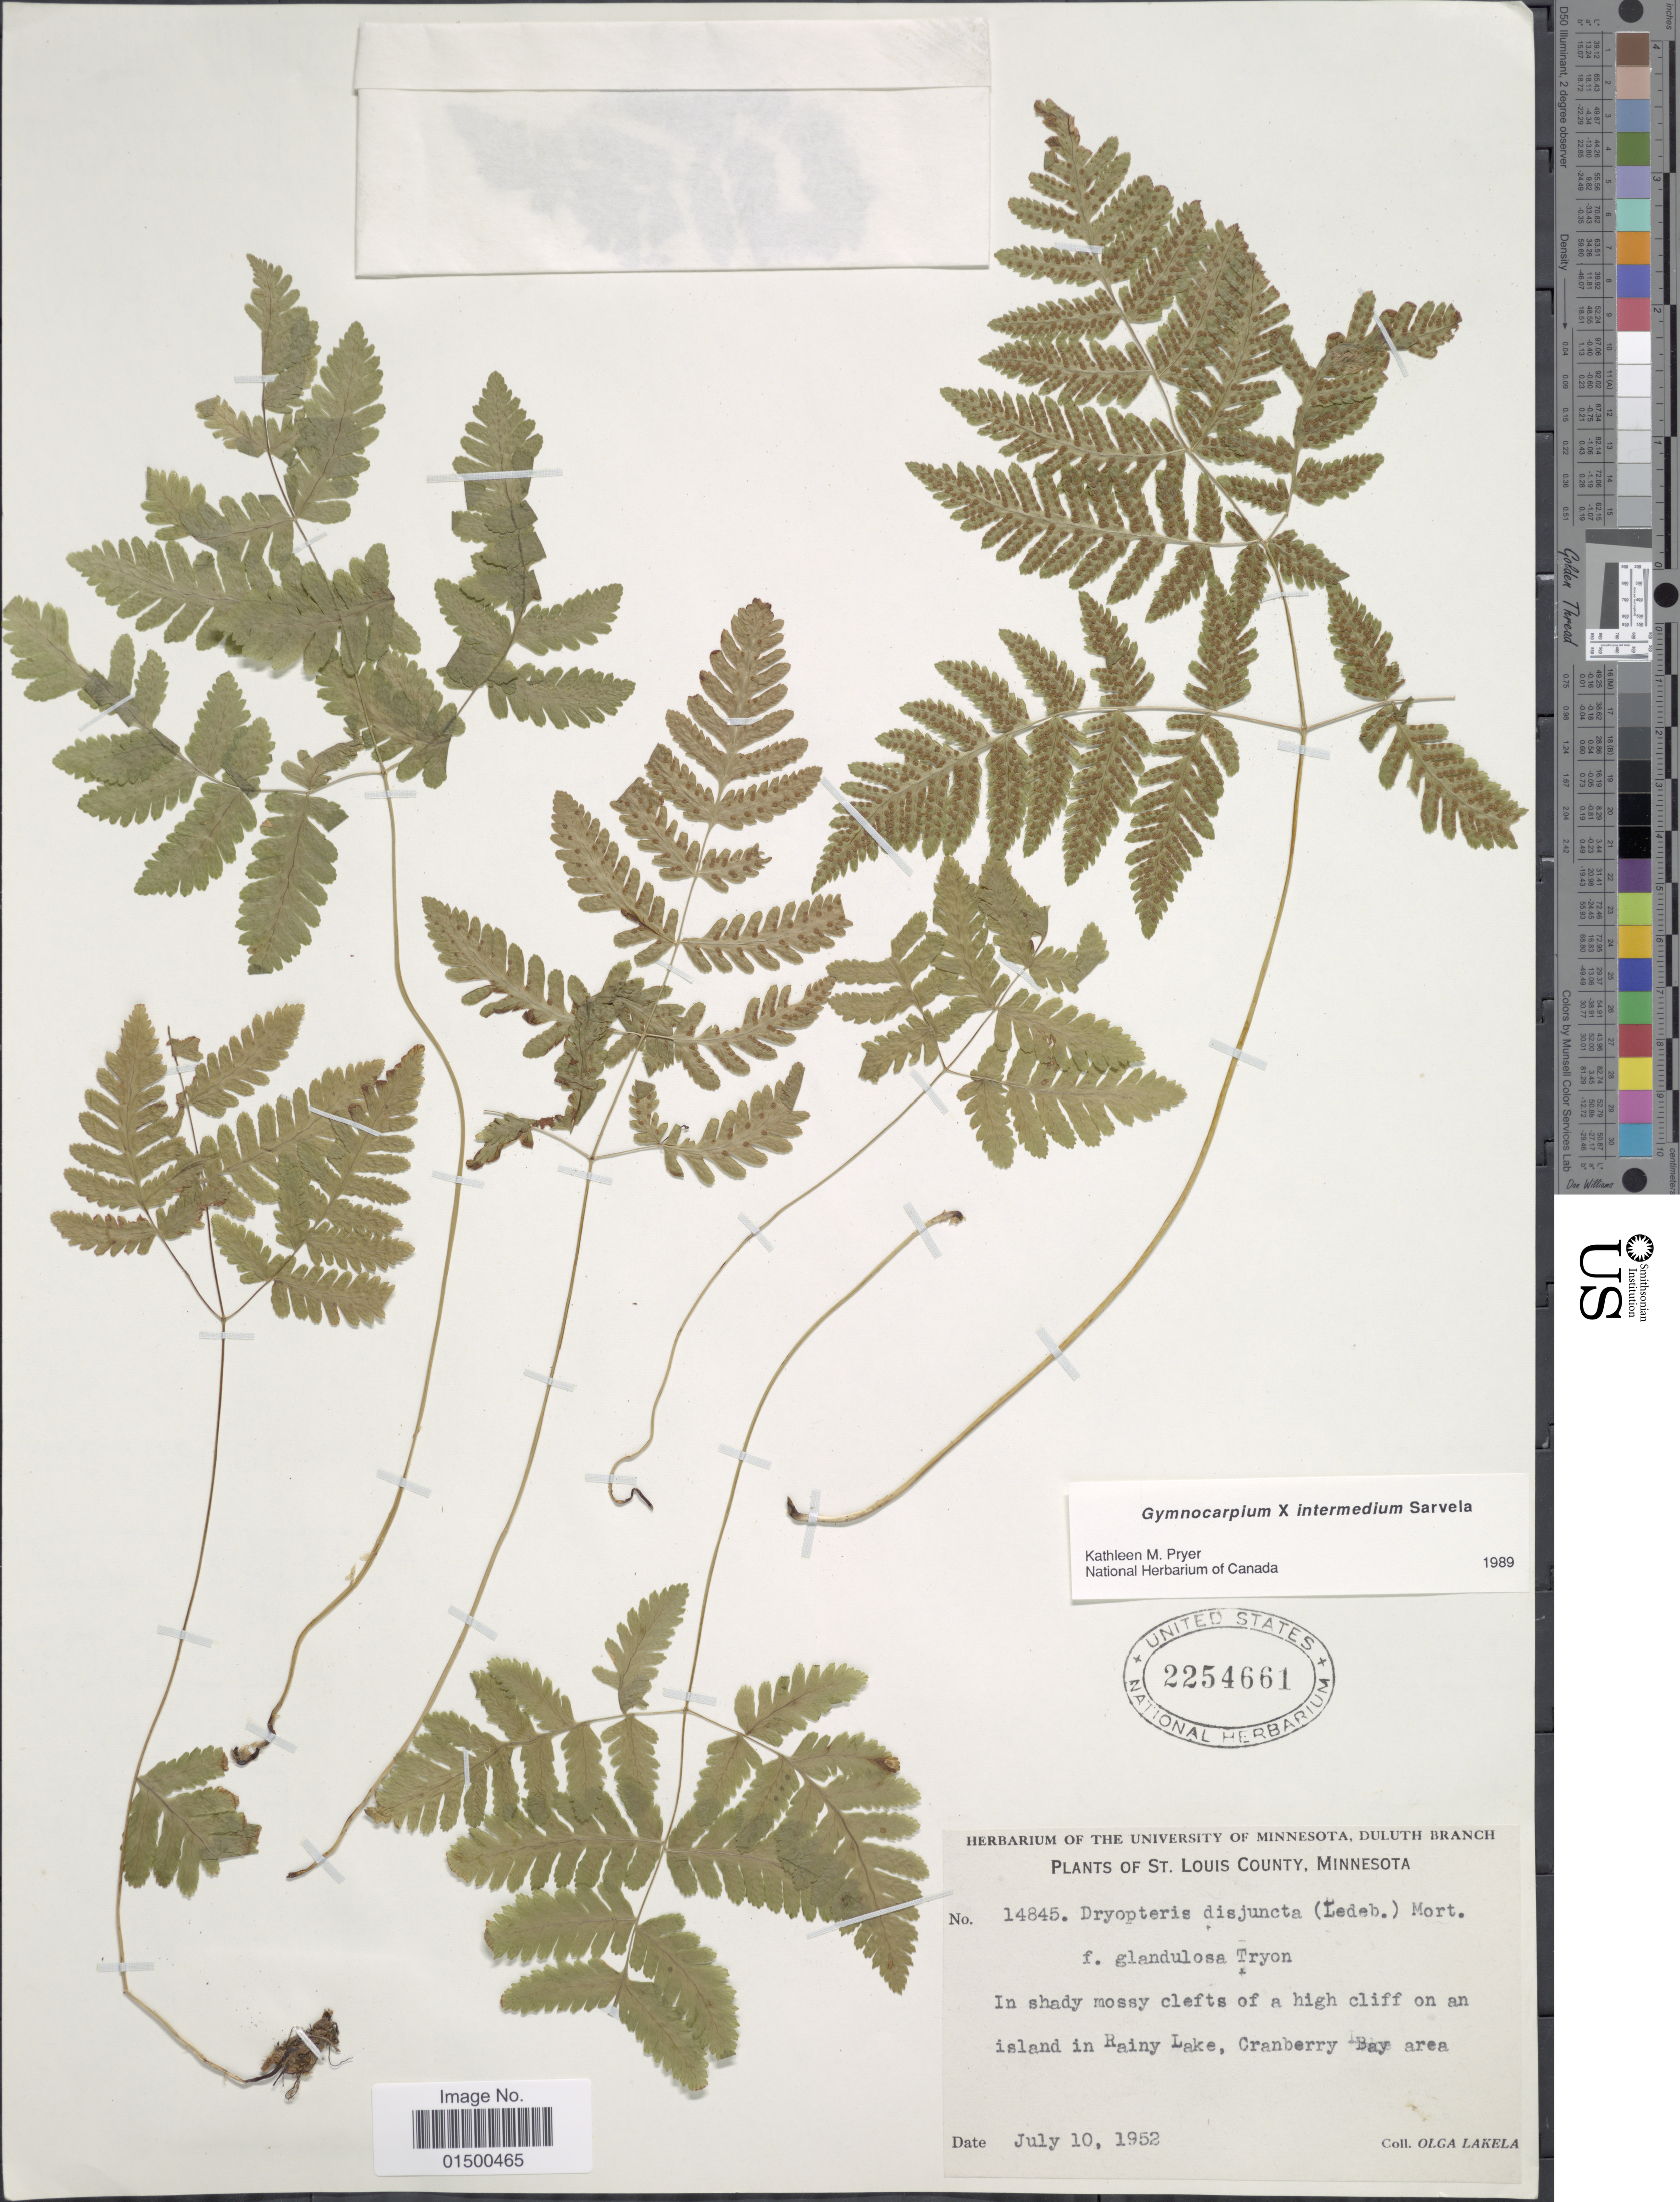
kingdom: Plantae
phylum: Tracheophyta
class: Polypodiopsida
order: Polypodiales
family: Cystopteridaceae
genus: Gymnocarpium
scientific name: Gymnocarpium x intermedium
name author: Sarvela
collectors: O. K. Lakela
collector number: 14845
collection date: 1952-07-10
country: United States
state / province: Minnesota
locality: St. Louis County, in shady mossy clefts of a high cliff on an island in Rainy Lake, Cranberry Bay area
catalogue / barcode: US 2254661